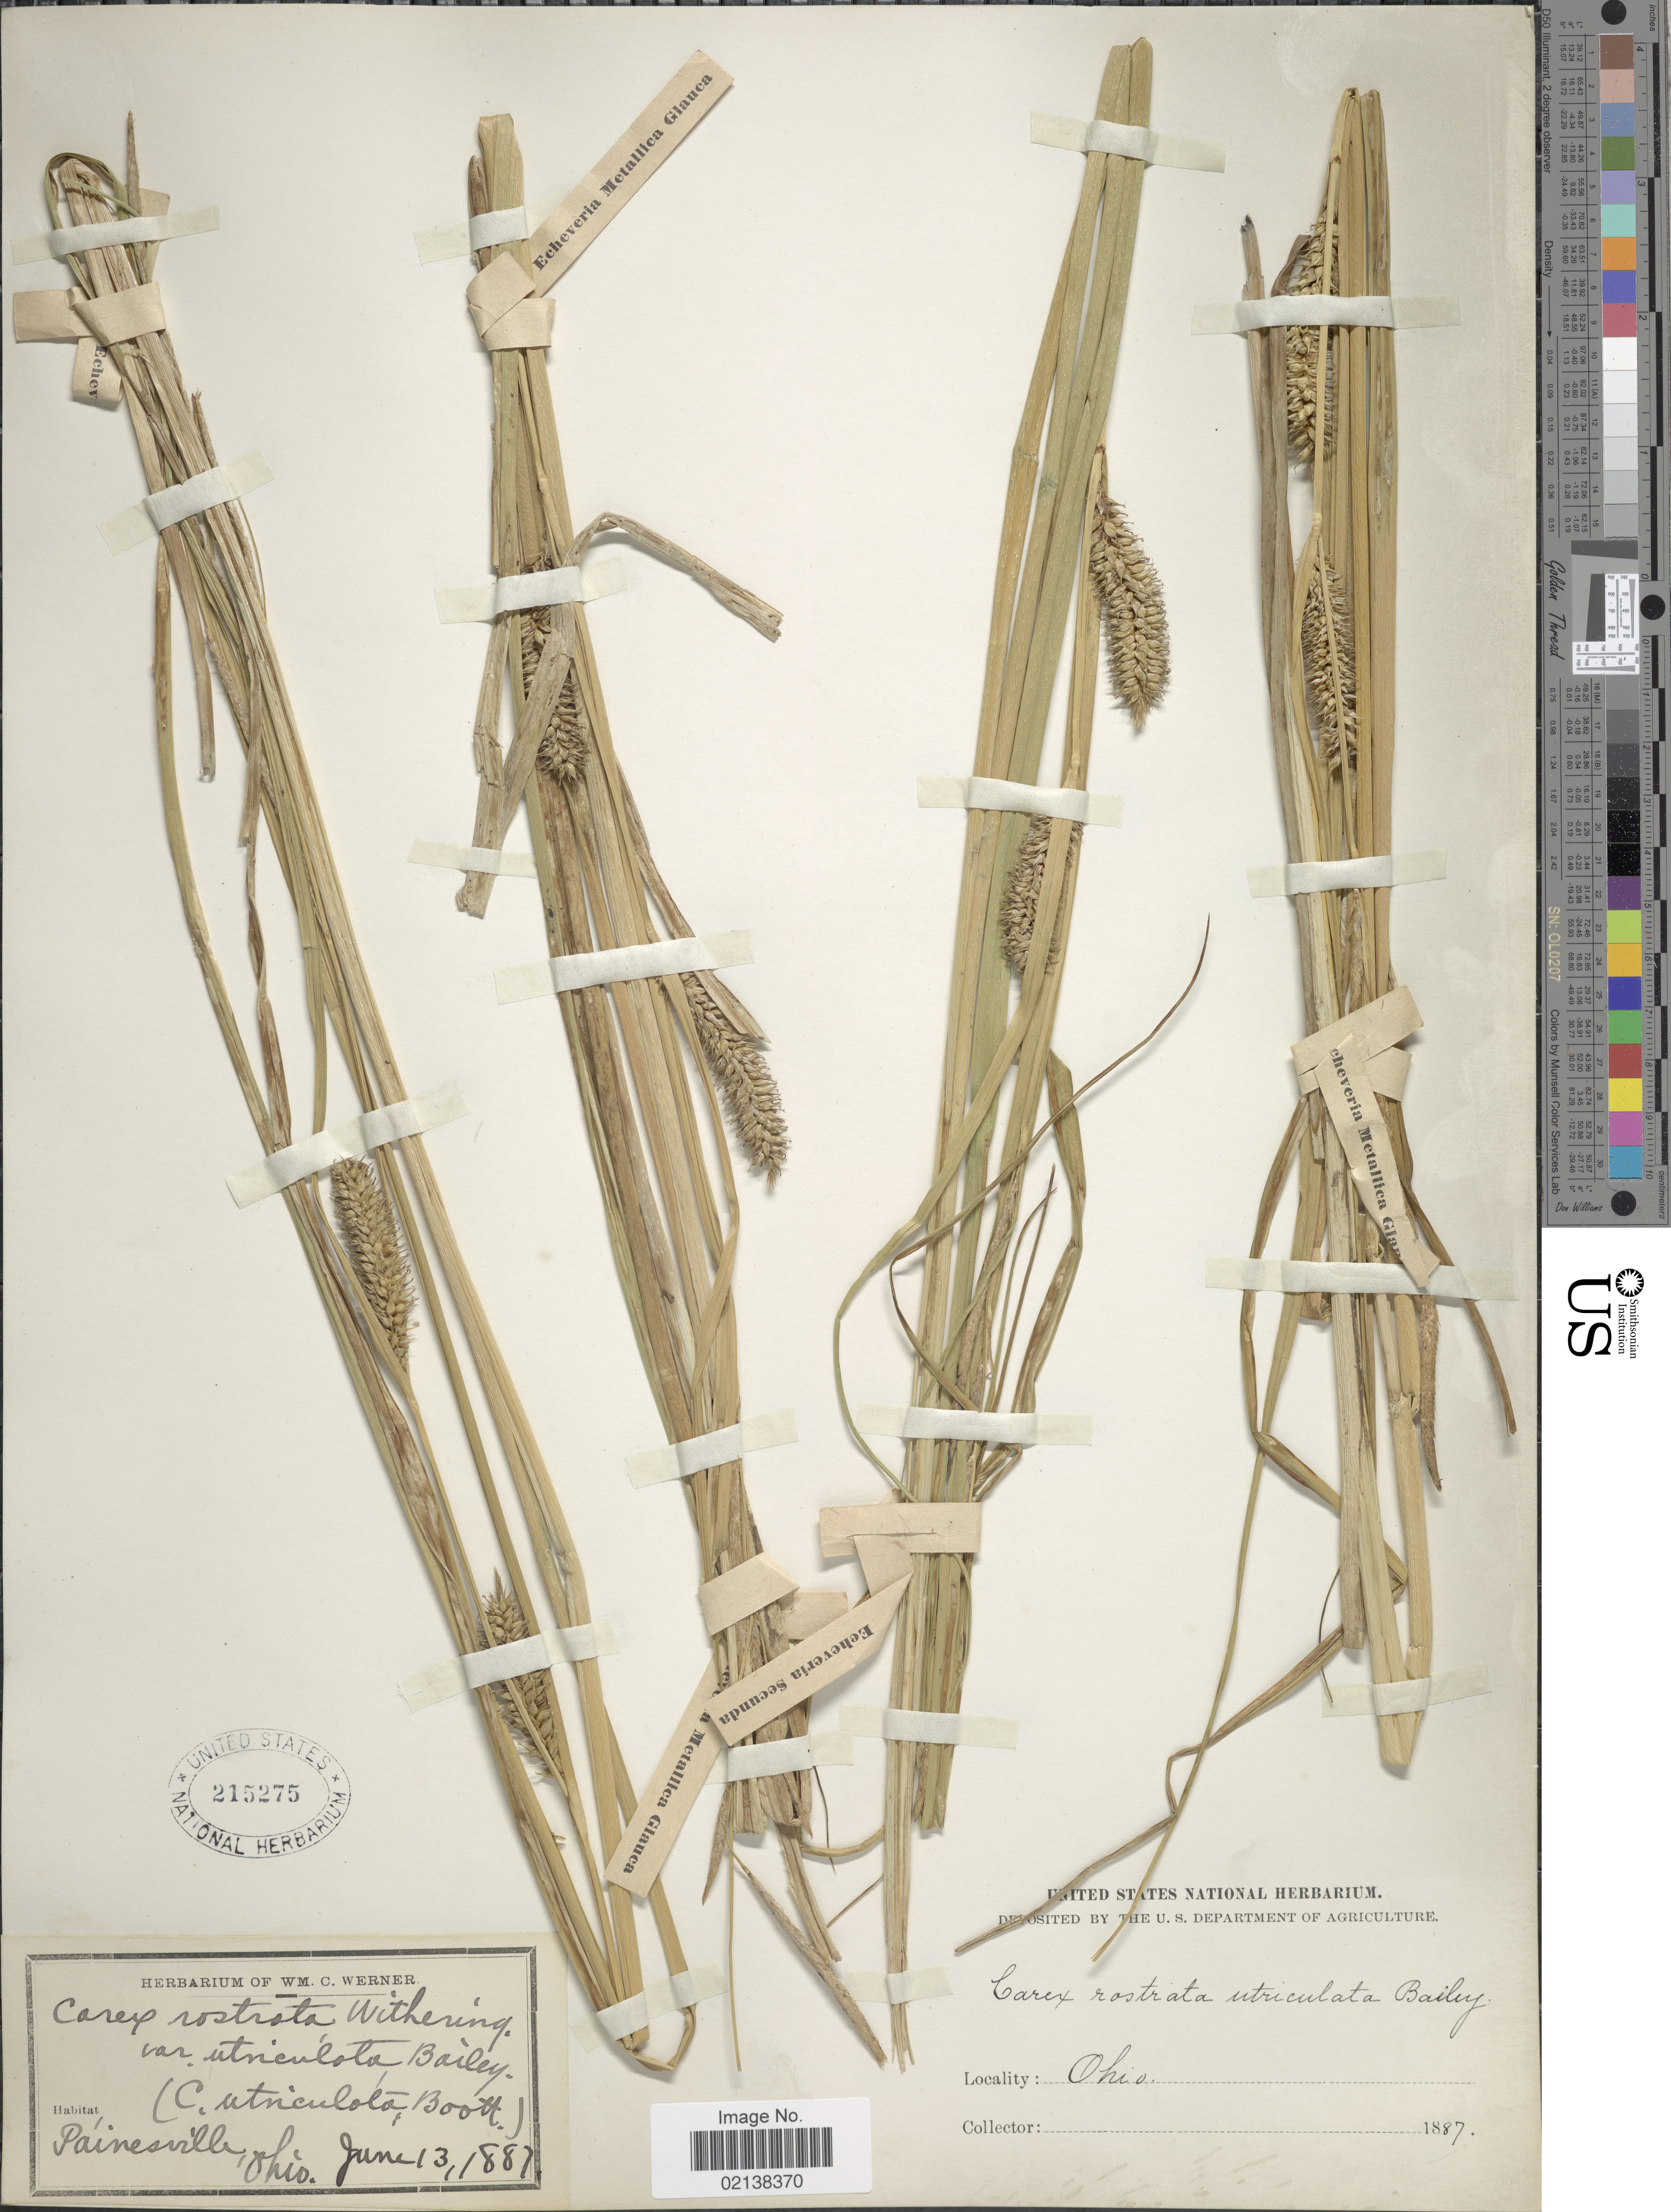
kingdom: Plantae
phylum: Tracheophyta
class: Liliopsida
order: Poales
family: Cyperaceae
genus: Carex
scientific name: Carex utriculata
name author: Boott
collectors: ex herb. Wm. C. Werner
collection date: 1887-06-13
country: United States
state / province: Ohio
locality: Painesville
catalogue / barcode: US 215275